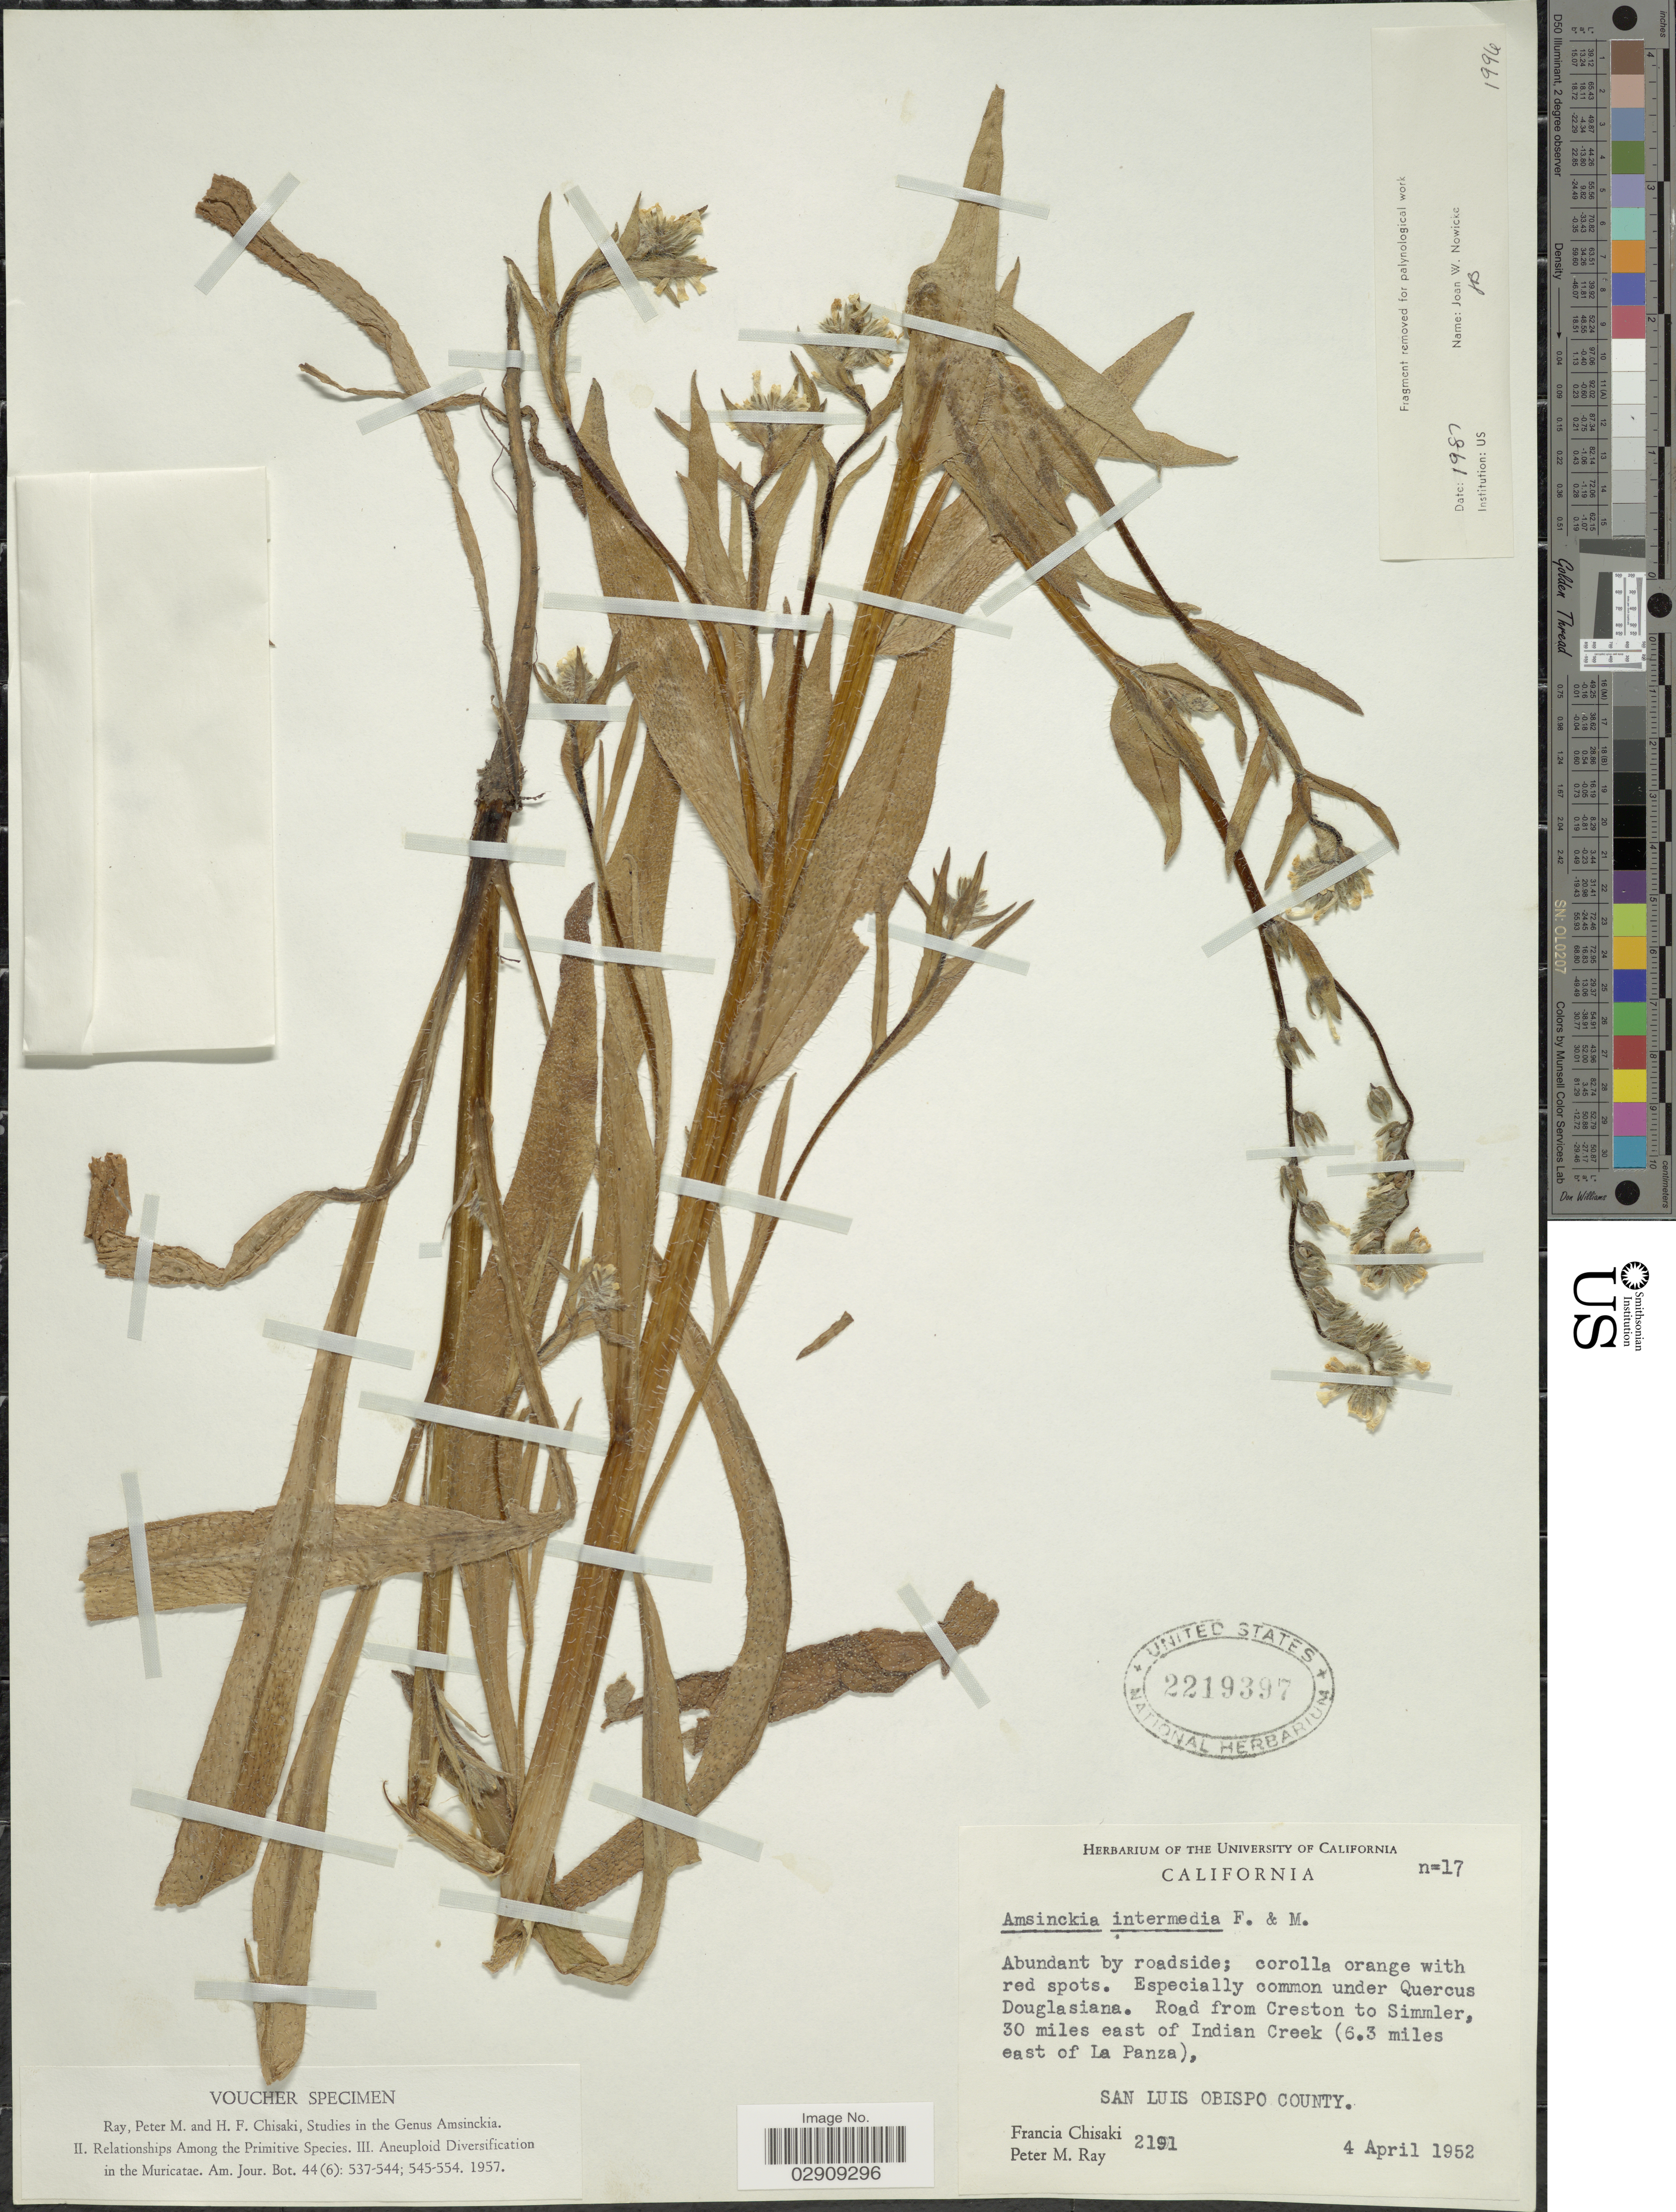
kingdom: Plantae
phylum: Tracheophyta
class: Magnoliopsida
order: Boraginales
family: Boraginaceae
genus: Amsinckia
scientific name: Amsinckia menziesii var. intermedia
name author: (Fisch. & C.A. Mey.) Ganders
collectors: F. Chisaki & P. Ray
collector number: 2191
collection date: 1952-04-04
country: United States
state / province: California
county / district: San Luis Obispo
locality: Road from Creston to Simmler, 30 miles east of Indian Creek (6.3 miles east of La Panza), San Luis Obispo County.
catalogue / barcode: US 2219397